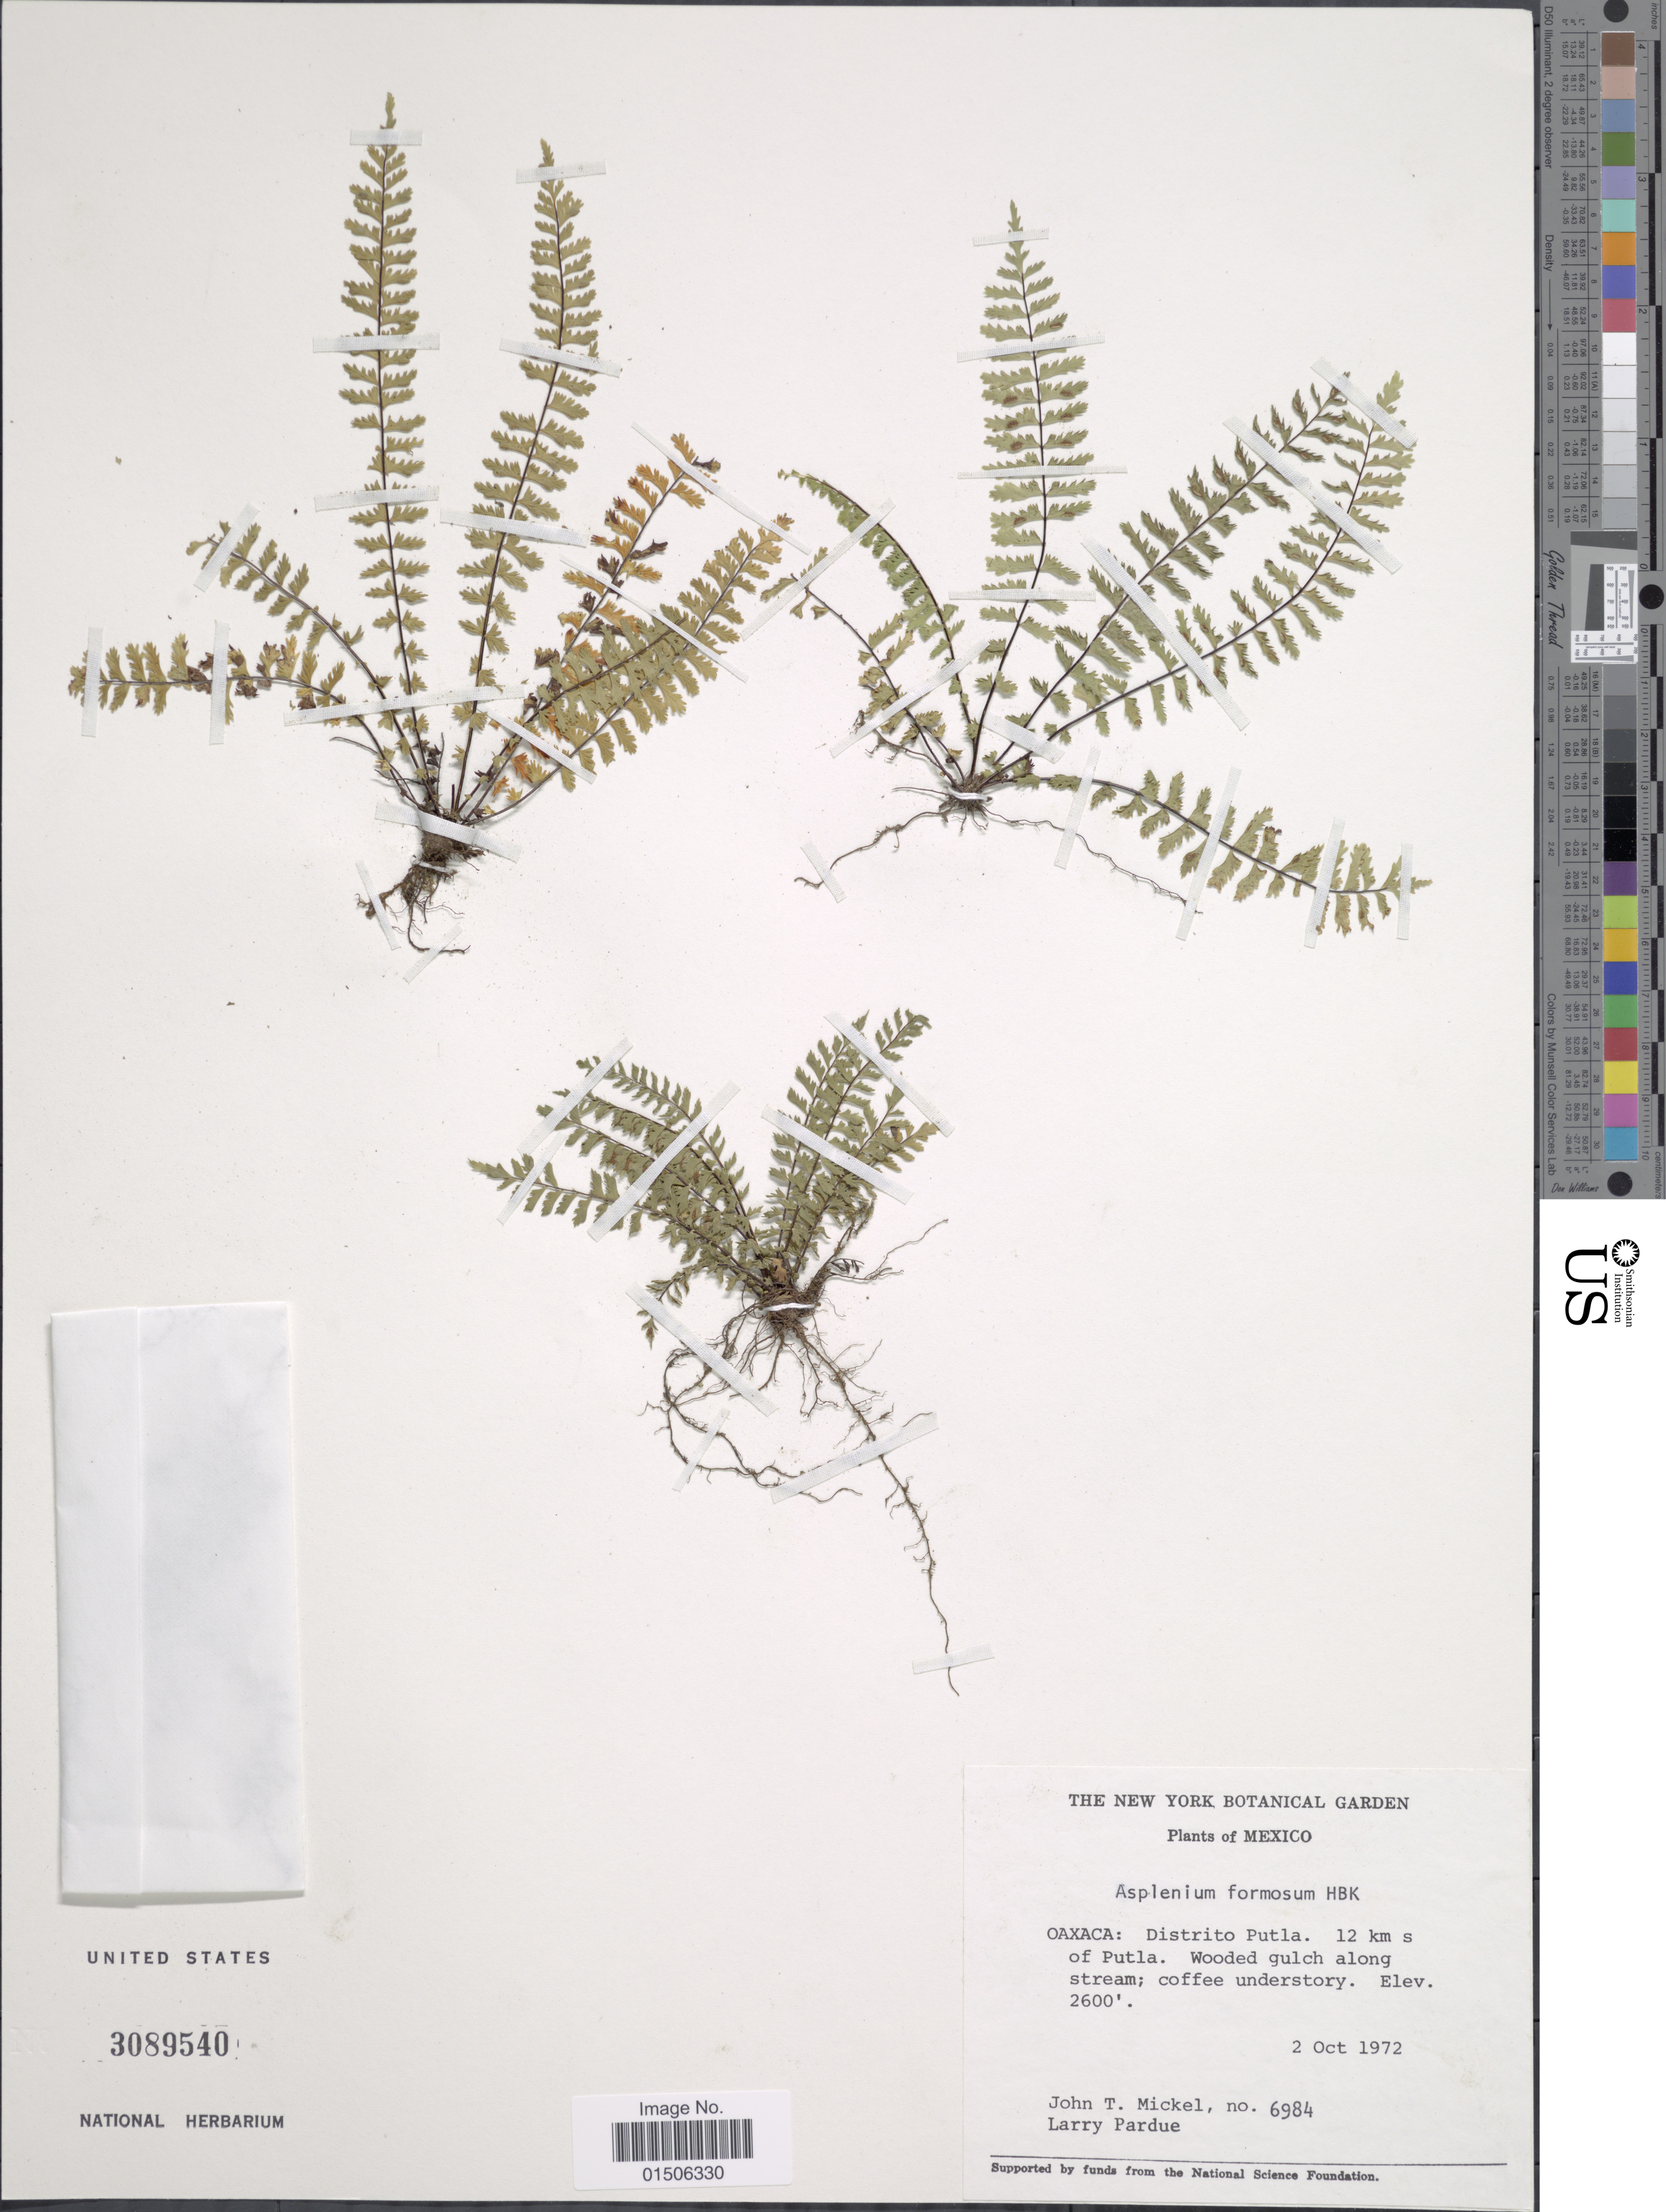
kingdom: Plantae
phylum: Tracheophyta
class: Polypodiopsida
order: Polypodiales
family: Aspleniaceae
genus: Asplenium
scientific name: Asplenium formosum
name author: Willd.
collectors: J. T. Mickel & L. Pardue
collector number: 6984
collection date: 1972-10-02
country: Mexico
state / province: Oaxaca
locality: Distrito Putla. 12 km s of Putla. Wooded gulch along stream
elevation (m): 792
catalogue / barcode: US 3089540